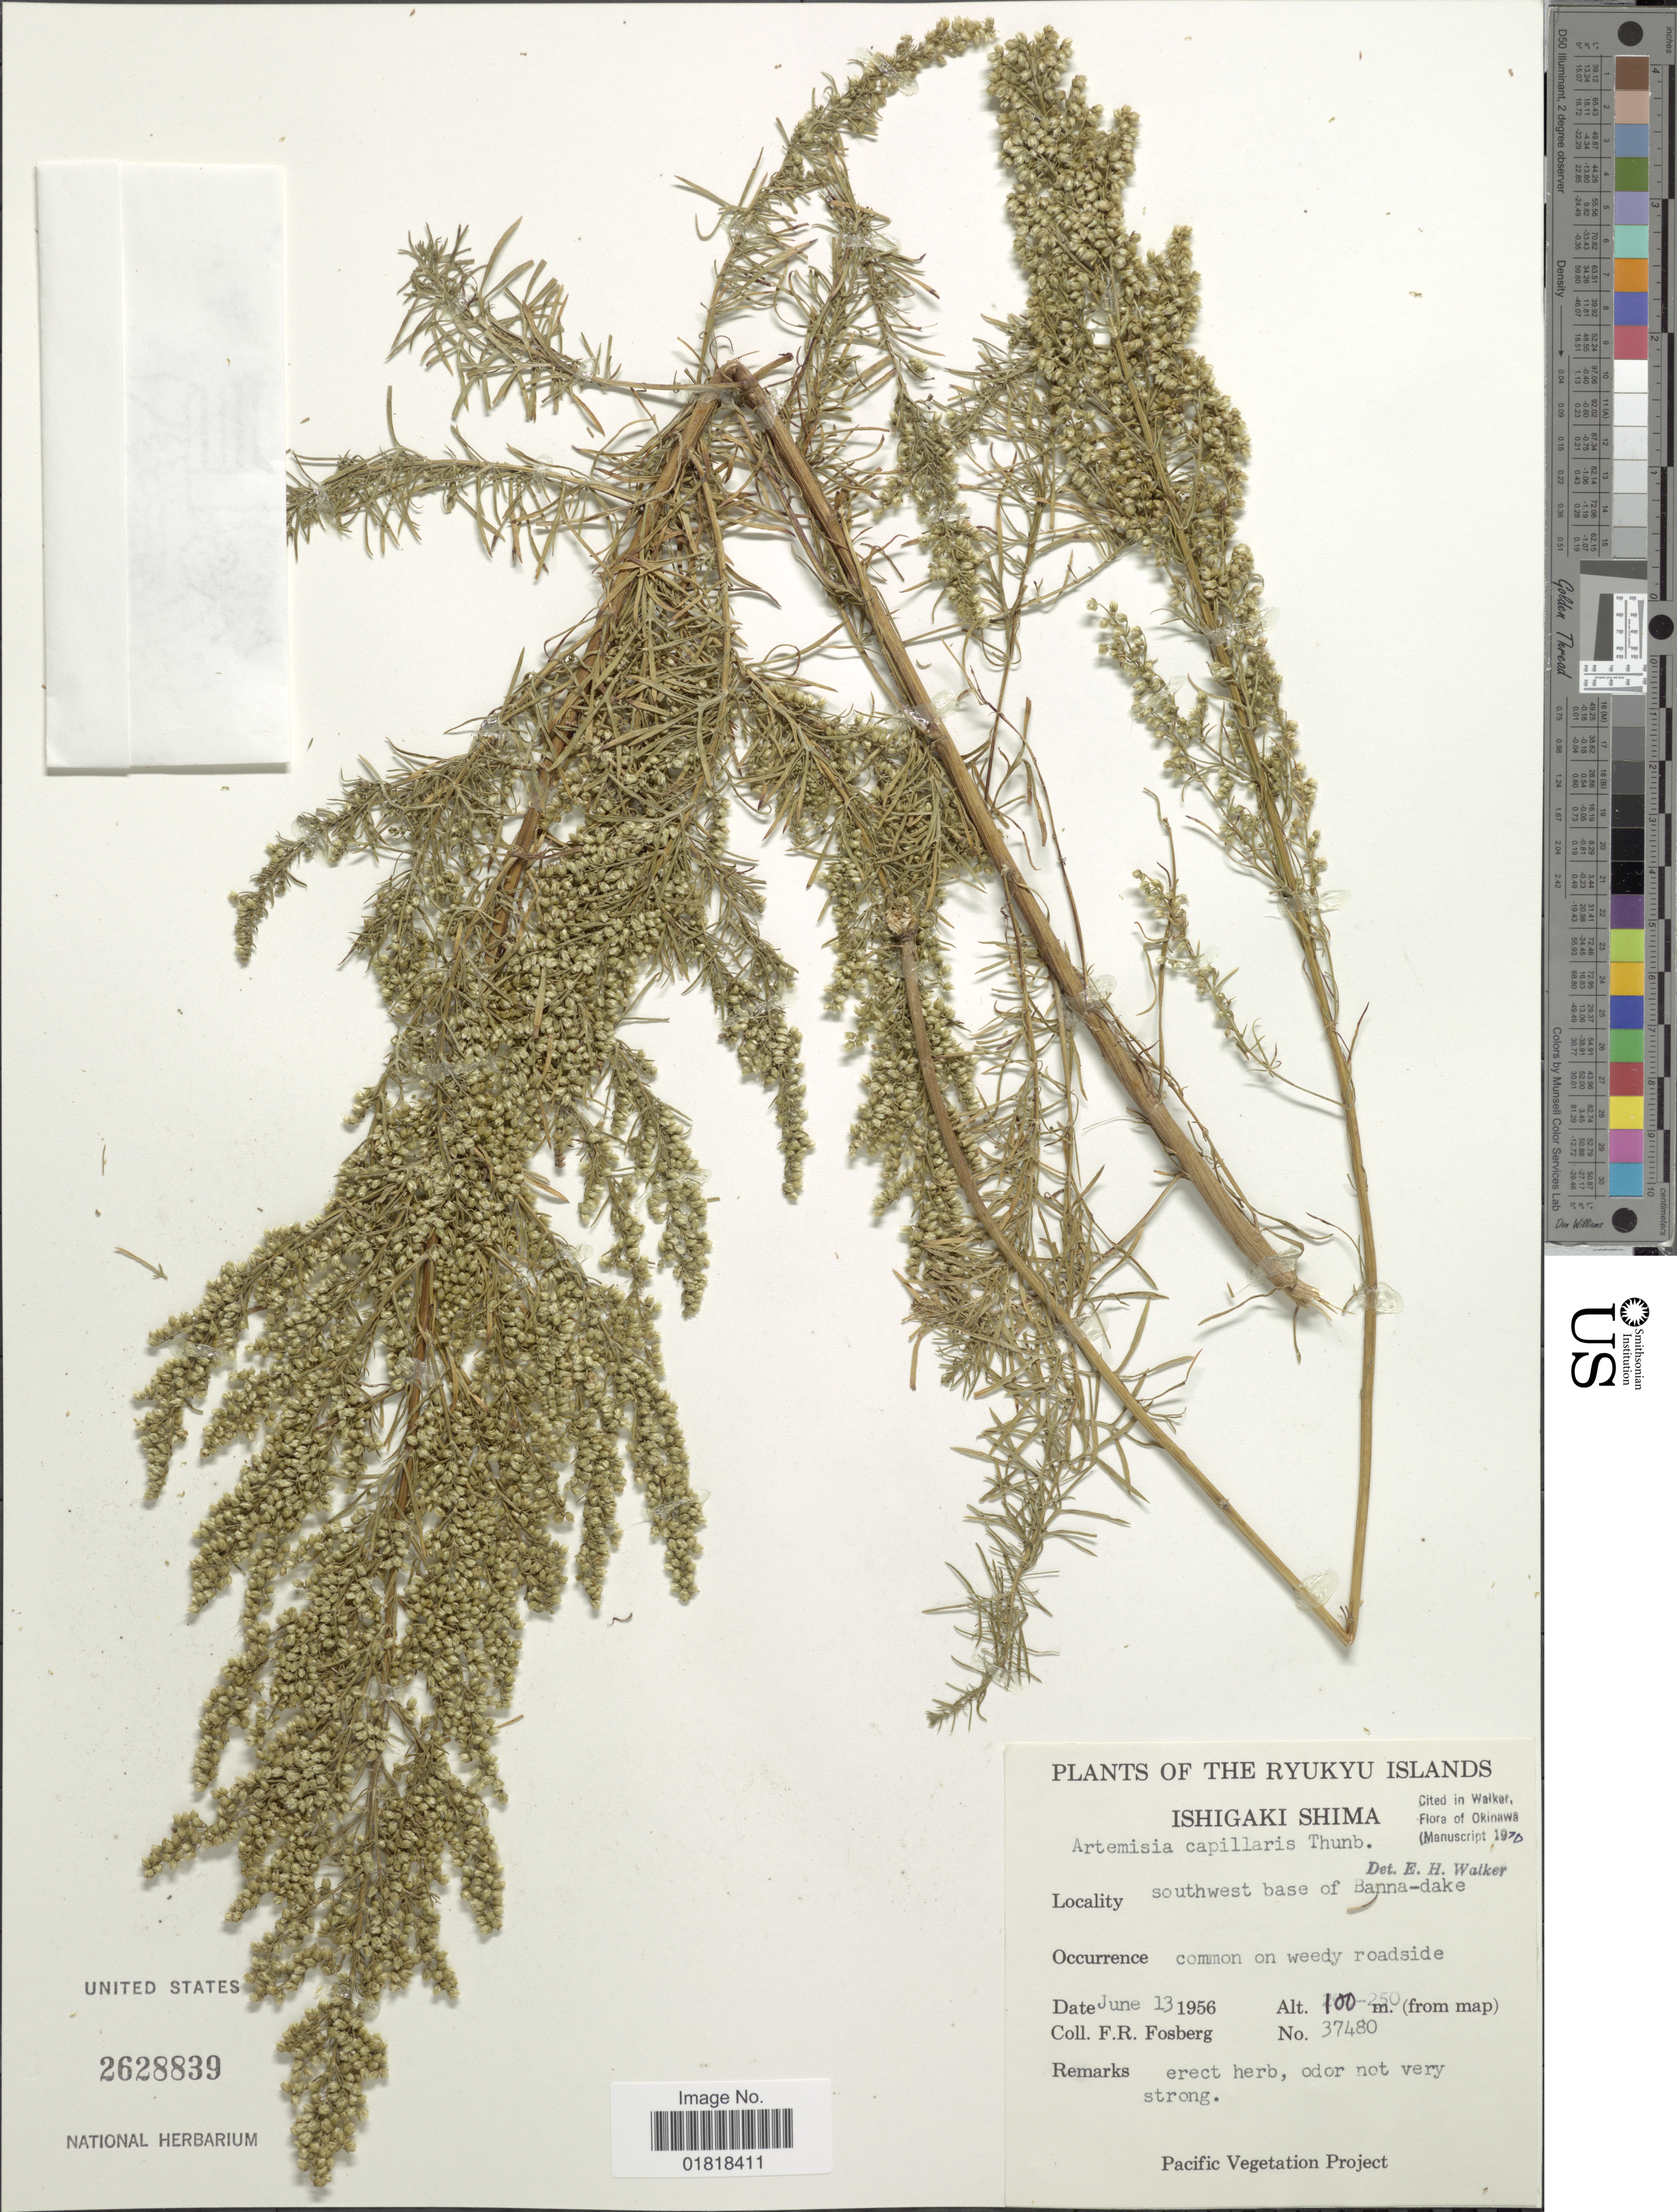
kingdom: Plantae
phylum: Tracheophyta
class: Magnoliopsida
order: Asterales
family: Asteraceae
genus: Artemisia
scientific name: Artemisia capillaris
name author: Thunb.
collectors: F. R. Fosberg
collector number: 37480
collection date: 1956-06-13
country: Japan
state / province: Okinawa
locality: The Ryukyu Islands, Ishigaki Shima, common on weedy roadside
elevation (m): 100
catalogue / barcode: US 2628839